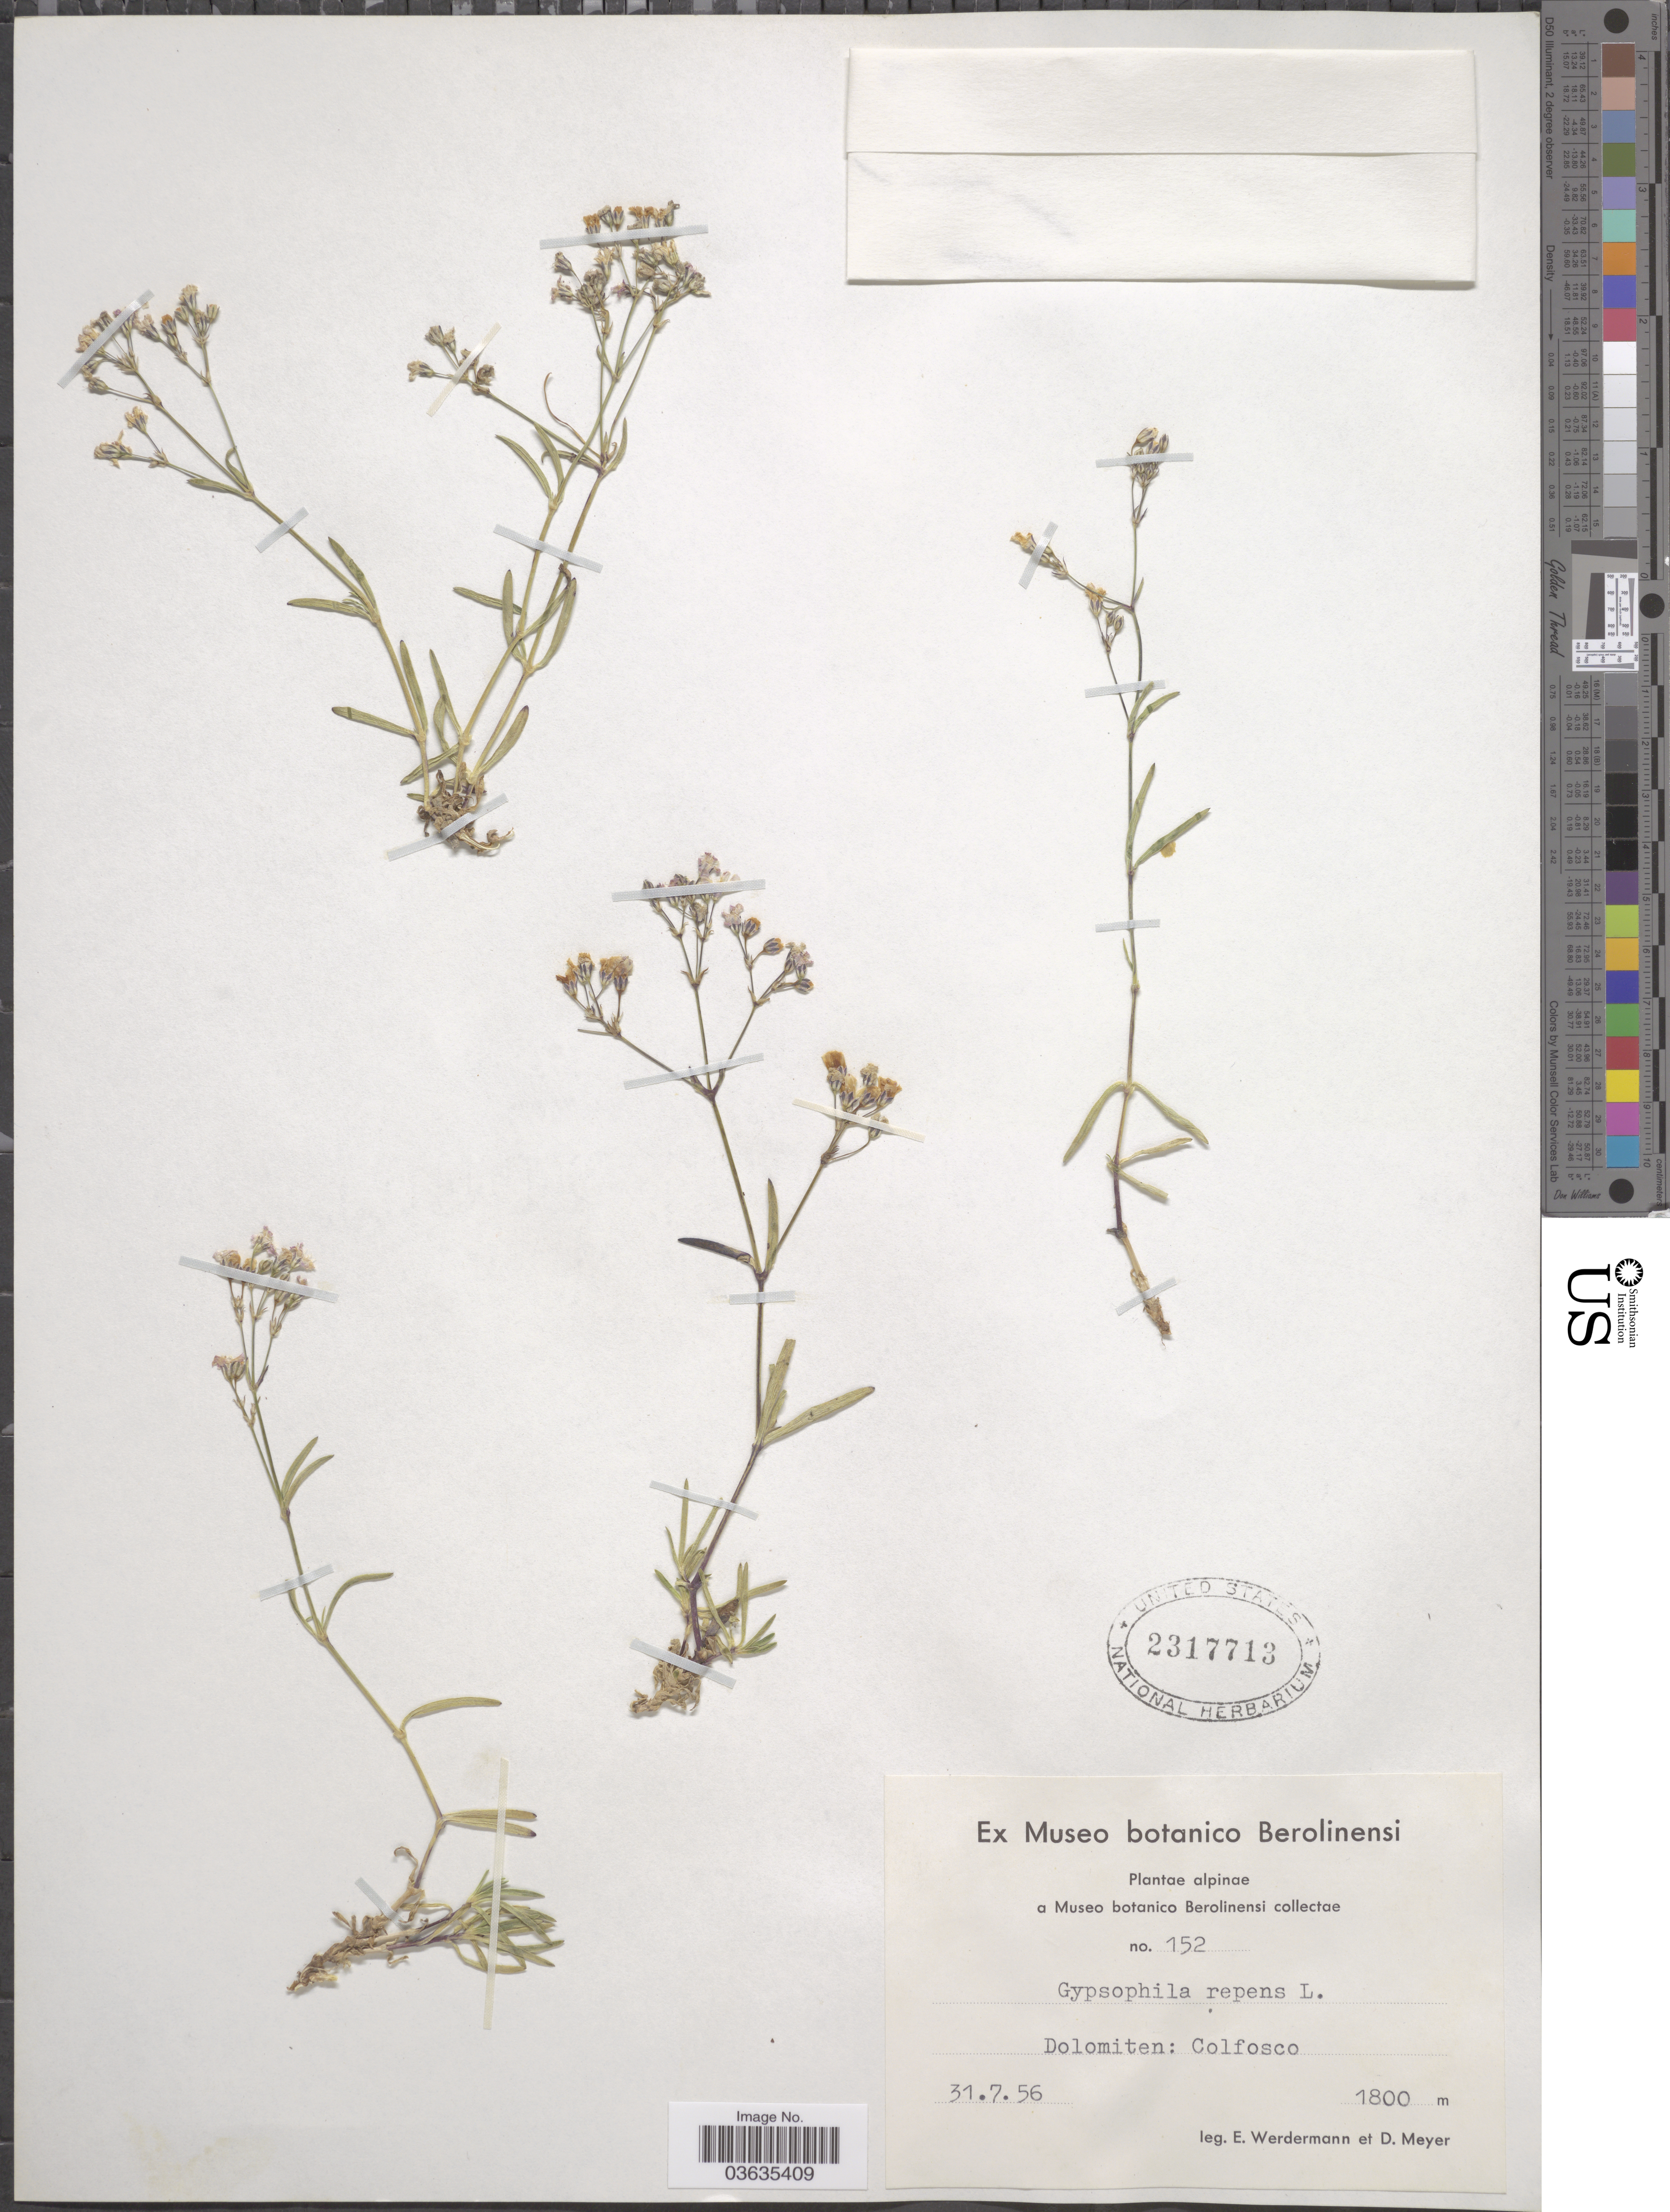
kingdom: Plantae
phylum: Tracheophyta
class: Magnoliopsida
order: Caryophyllales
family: Caryophyllaceae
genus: Gypsophila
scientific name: Gypsophila repens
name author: L.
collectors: E. Werdermann & D. Meyer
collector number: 152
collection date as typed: Transcribed d/m/y: 31/7/56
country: Italy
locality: Alpinae. Dolomiten: Colfosco.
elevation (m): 1800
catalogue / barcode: US 2317713